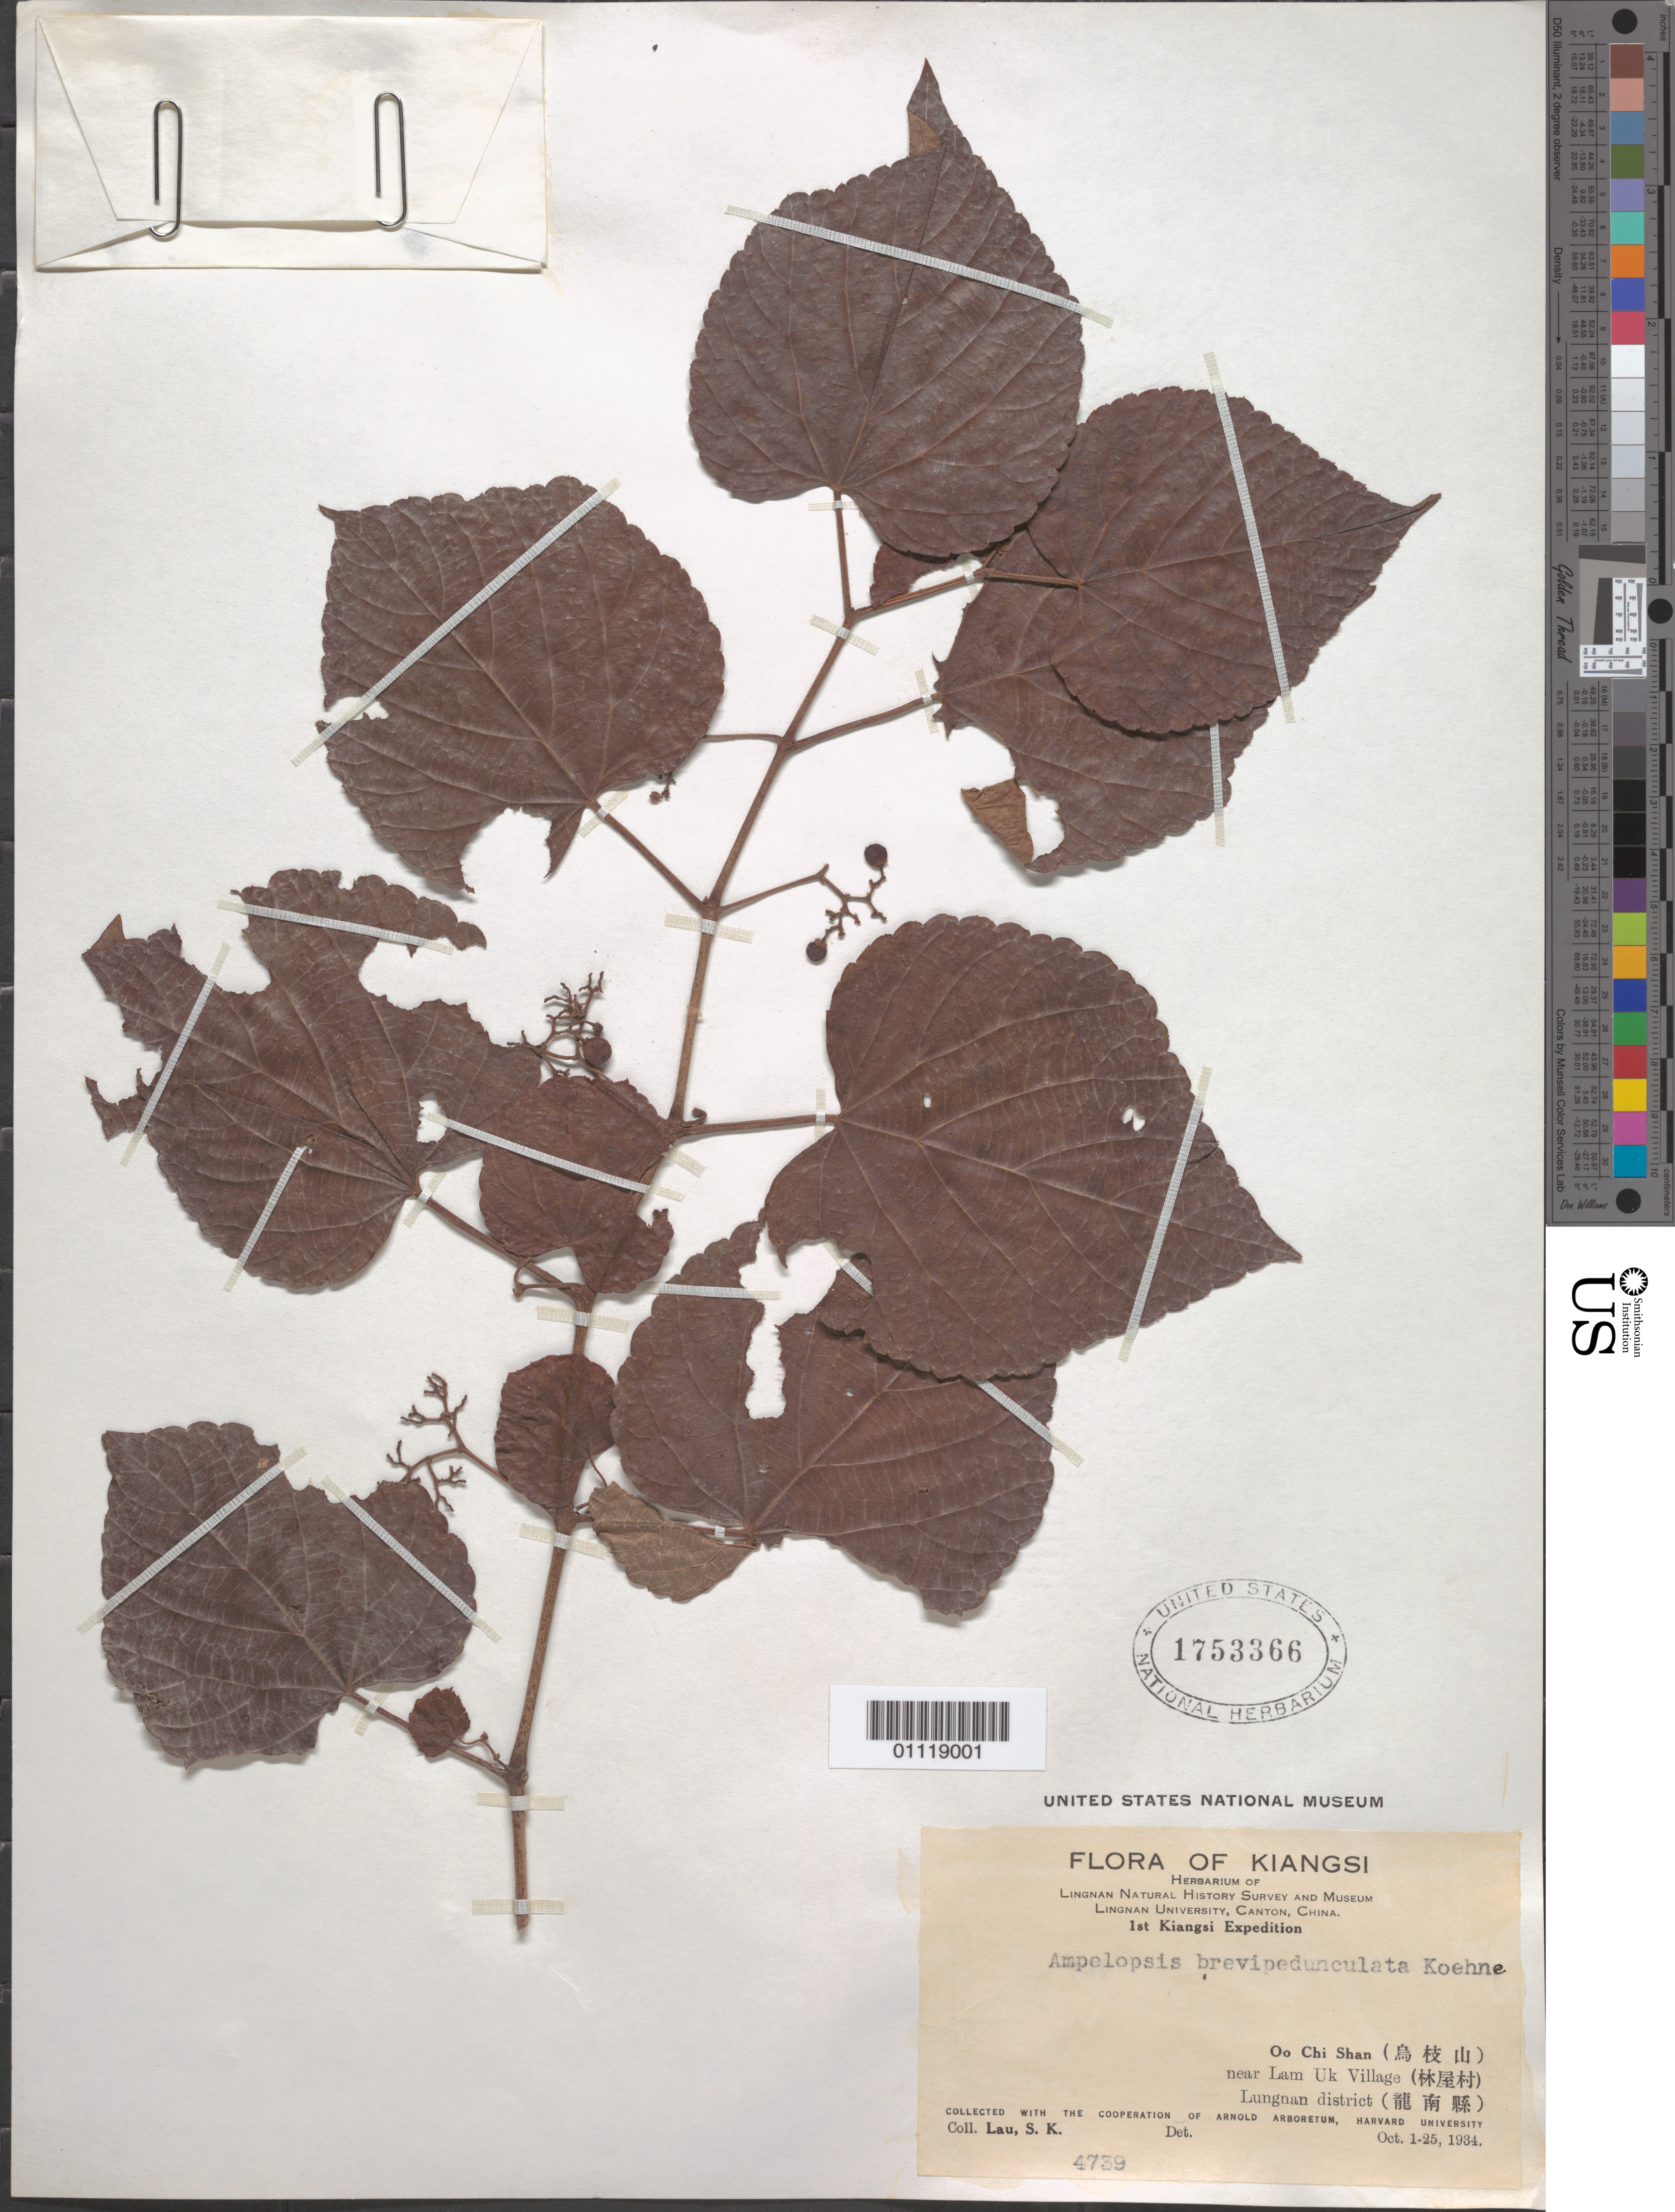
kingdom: Plantae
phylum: Tracheophyta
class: Magnoliopsida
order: Vitales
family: Vitaceae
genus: Ampelopsis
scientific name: Ampelopsis brevipedunculata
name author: (Maxim.) Trautv.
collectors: S. K. Lau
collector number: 4739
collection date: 1934-10-01/1934-10-25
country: China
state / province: Jiangxi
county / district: Lungnan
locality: Oo Chi Shan near Lam Uk Village.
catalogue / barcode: US 1753366